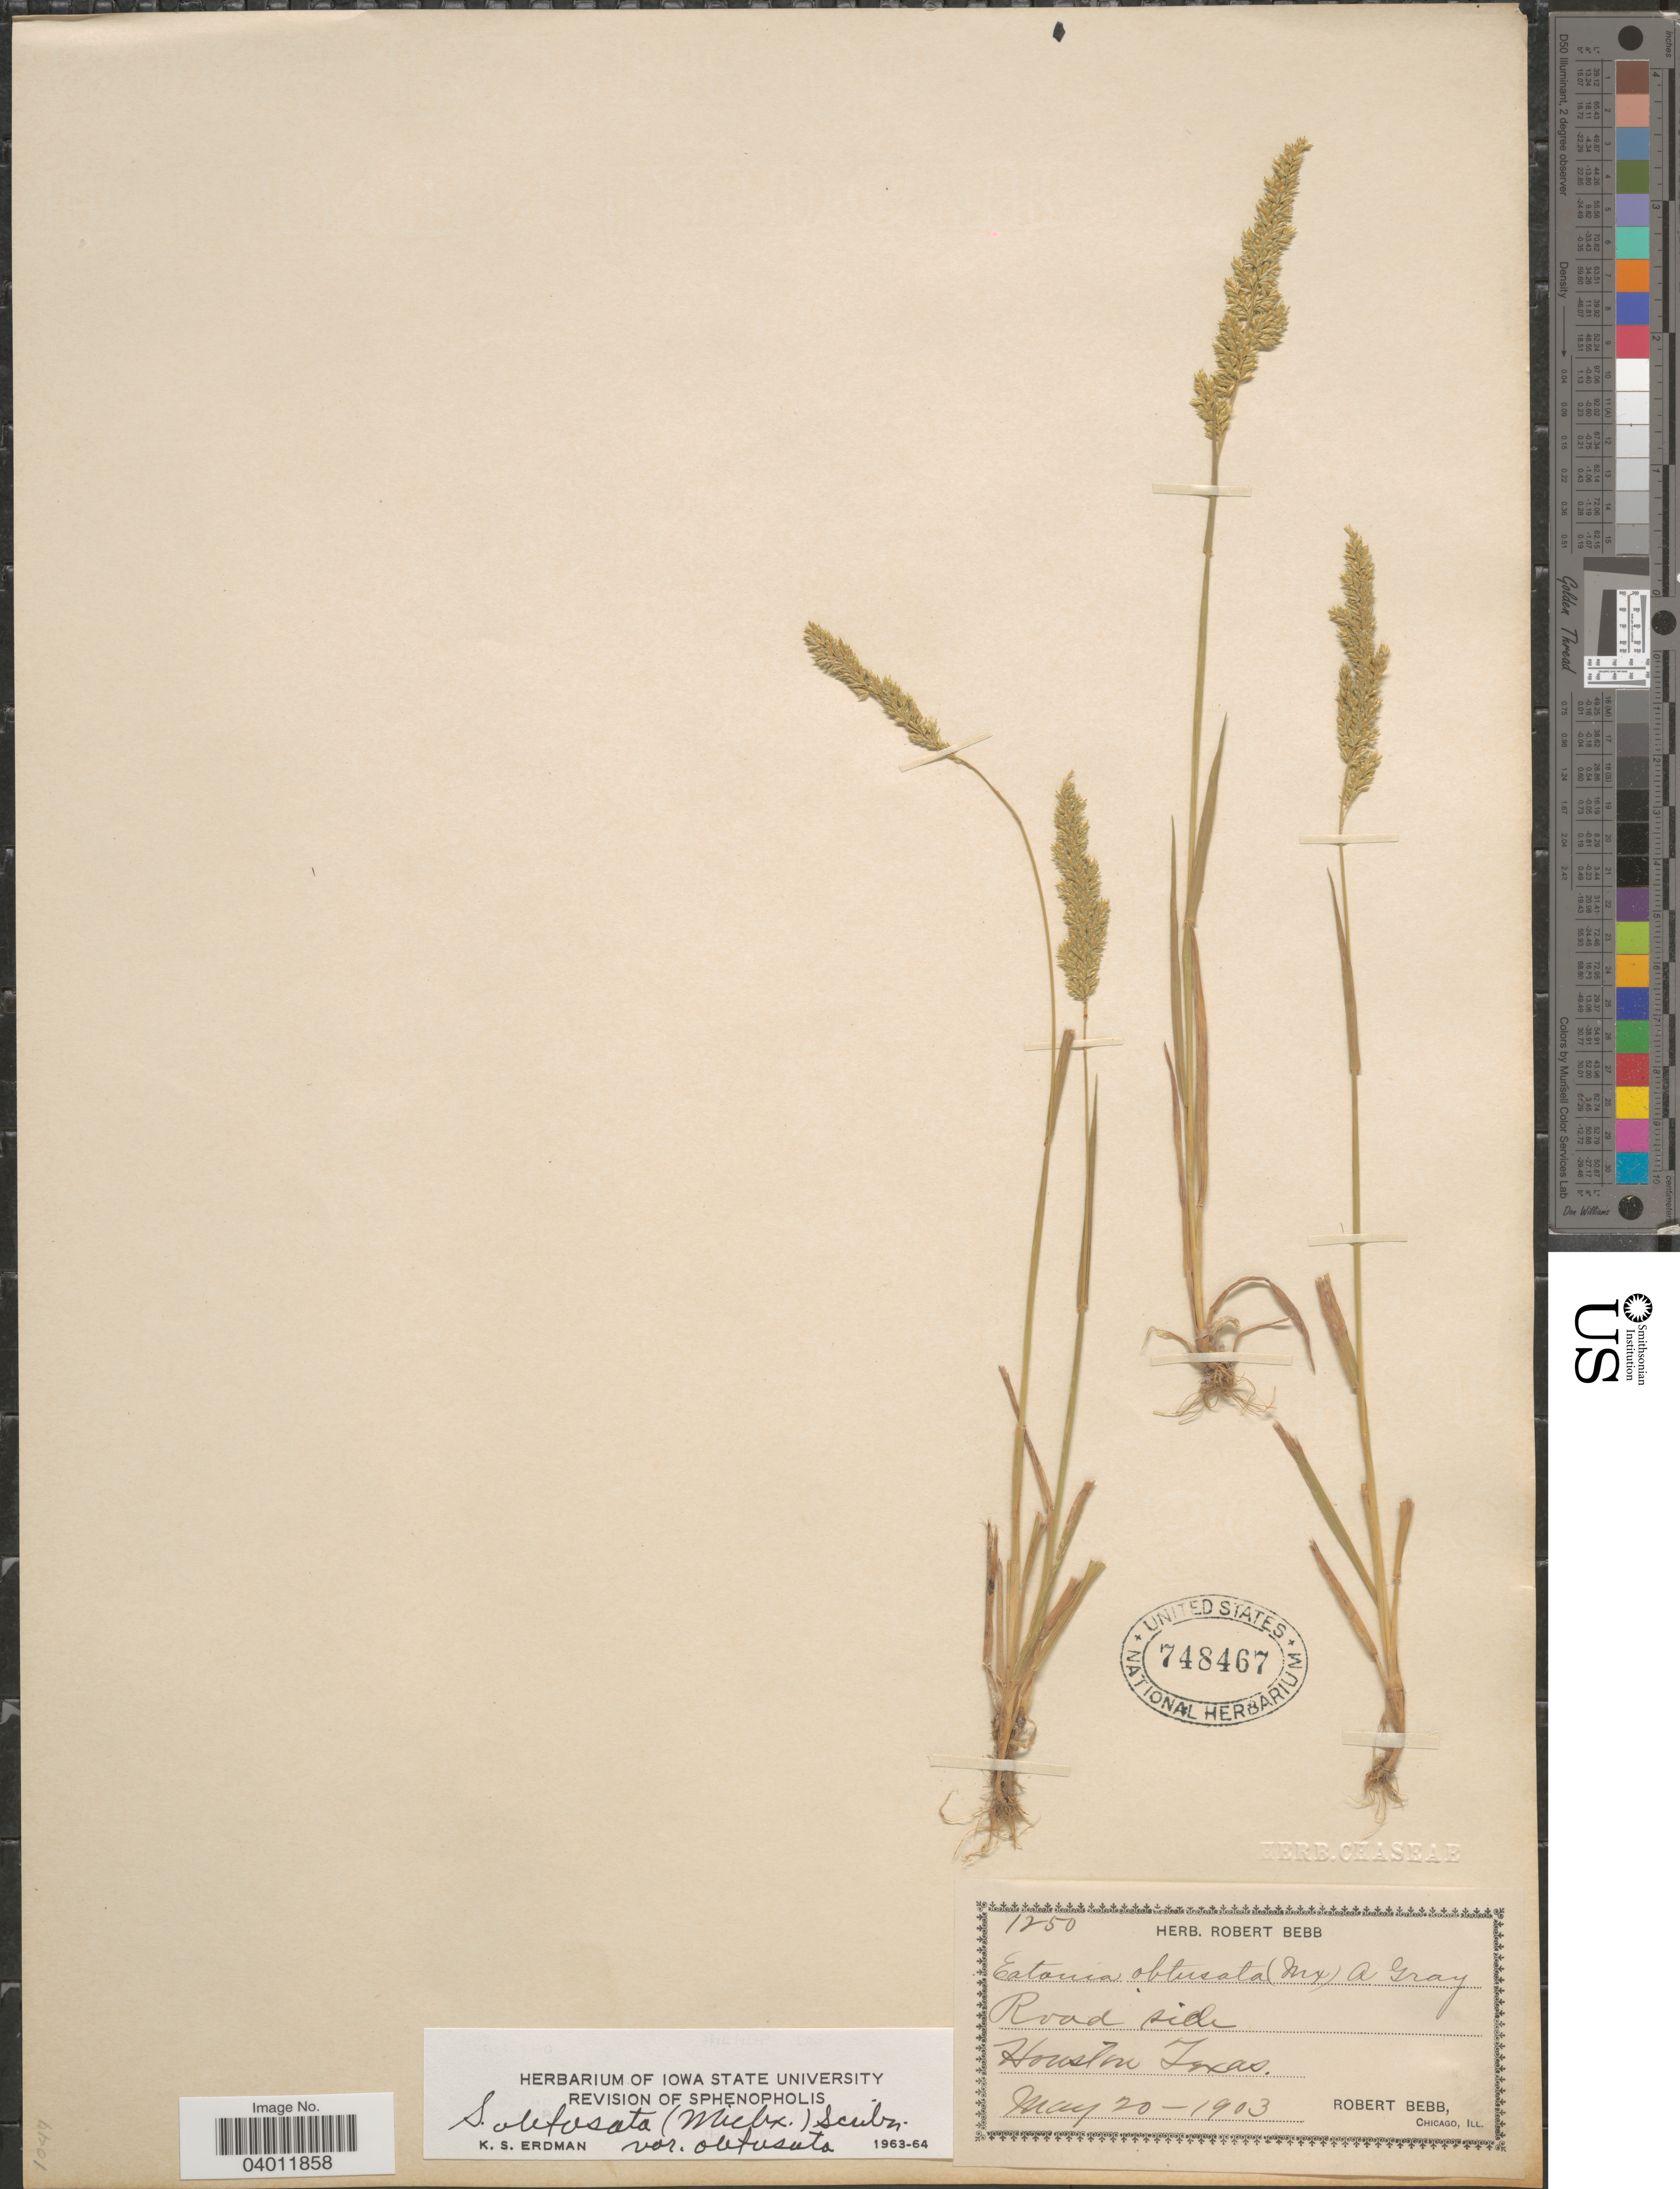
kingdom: Plantae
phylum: Tracheophyta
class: Liliopsida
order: Poales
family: Poaceae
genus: Sphenopholis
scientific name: Sphenopholis obtusata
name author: (Michx.) Scribn.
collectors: R. Bebb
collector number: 1250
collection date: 1903-05-20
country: United States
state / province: Texas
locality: Houston.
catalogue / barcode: US 748467